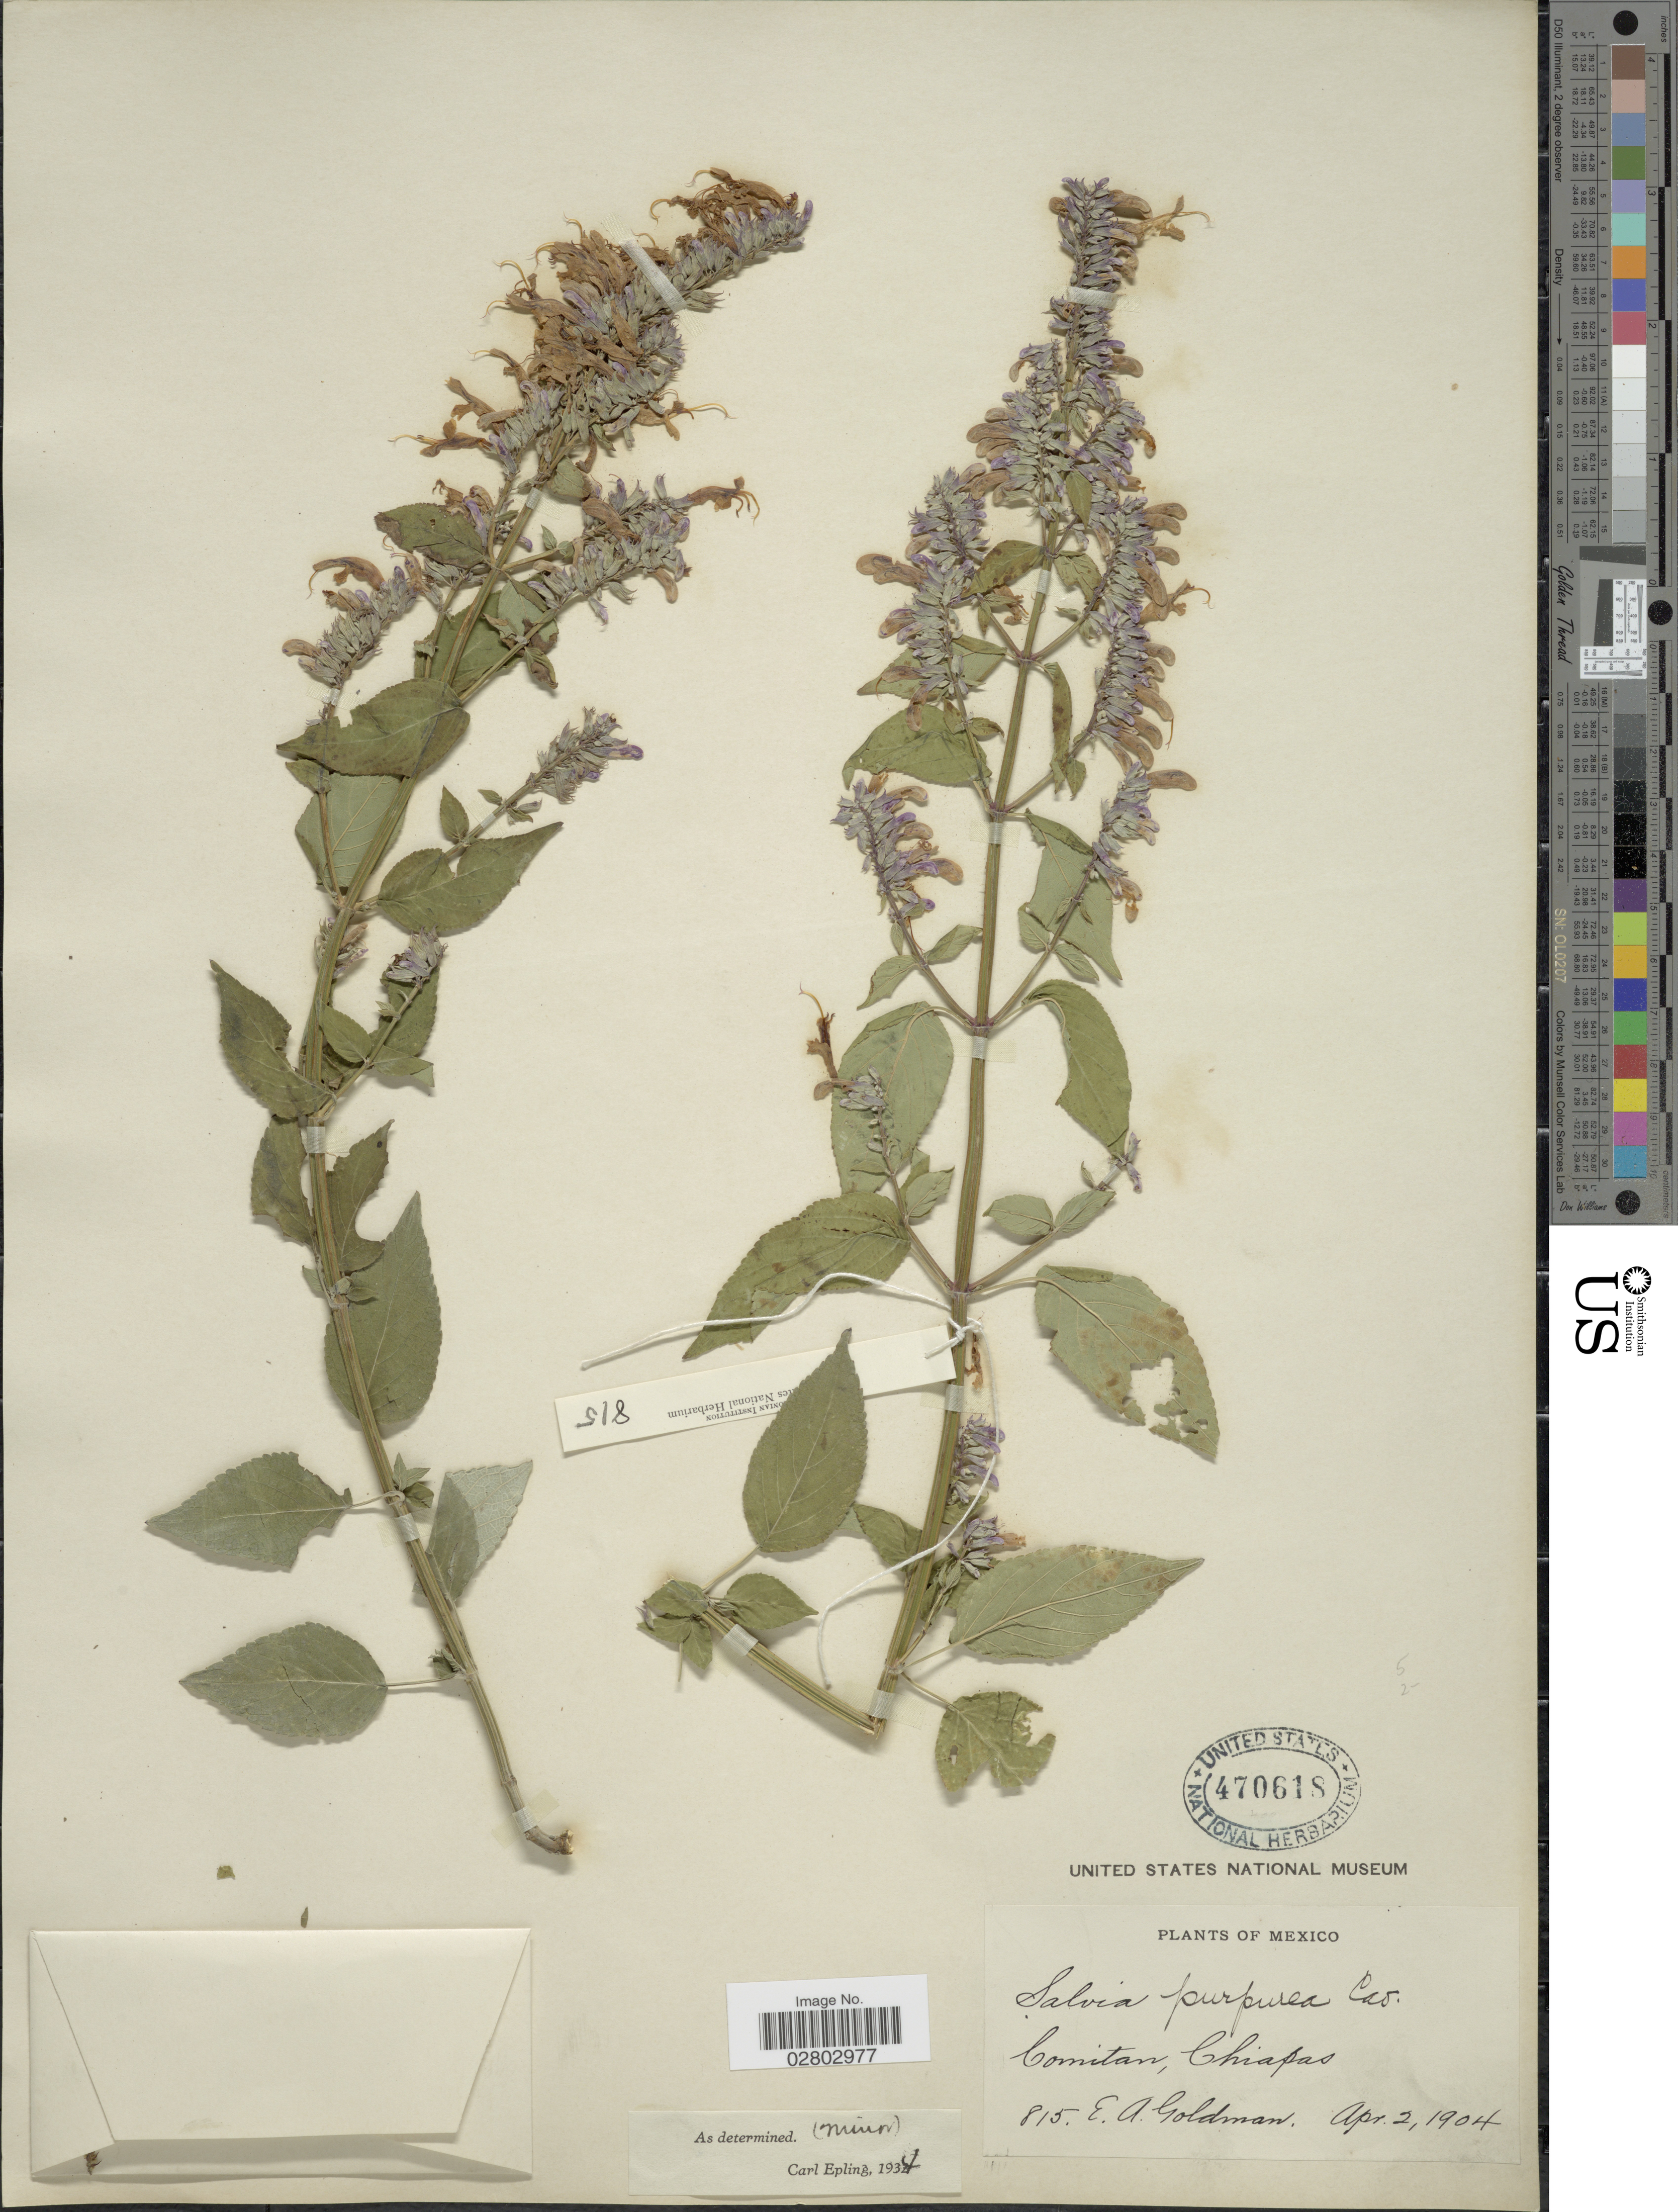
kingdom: Plantae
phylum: Tracheophyta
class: Magnoliopsida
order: Lamiales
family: Lamiaceae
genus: Salvia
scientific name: Salvia purpurea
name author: Cav.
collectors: E. A. Goldman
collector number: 815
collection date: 1904-04-02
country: Mexico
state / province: Chiapas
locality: Comitan, Chiapas.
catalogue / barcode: US 470618